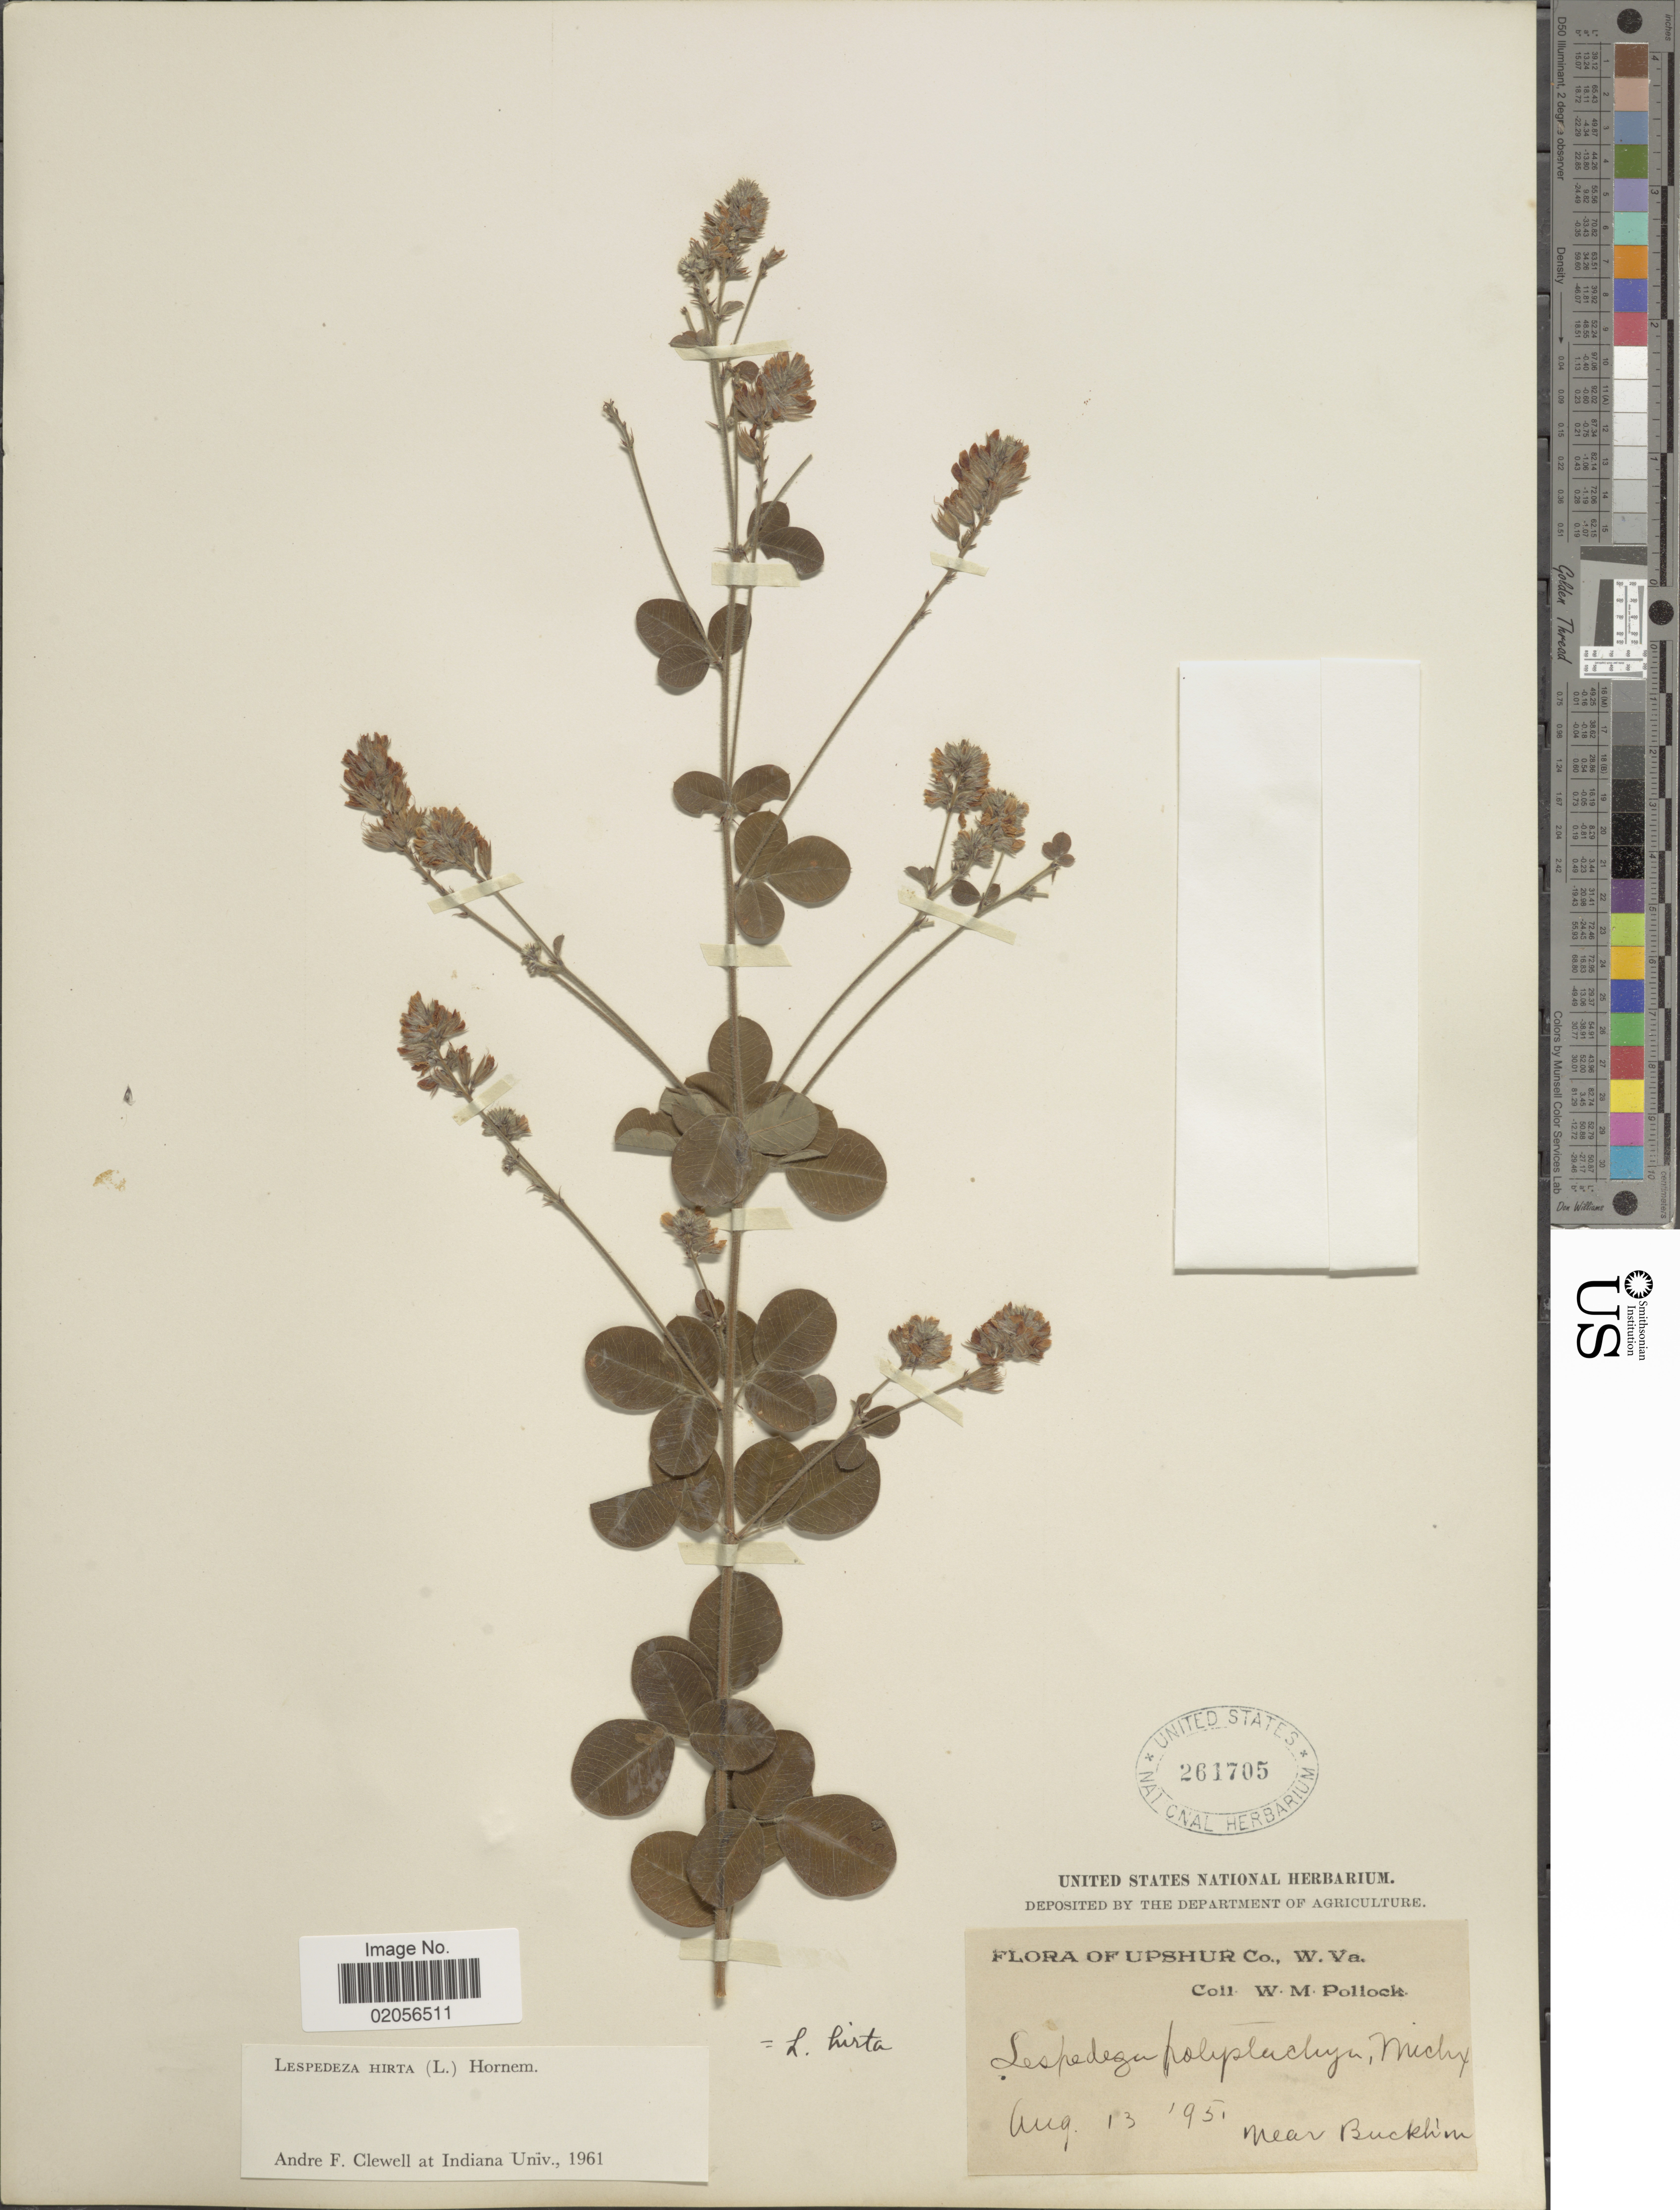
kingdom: Plantae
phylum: Tracheophyta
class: Magnoliopsida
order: Fabales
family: Fabaceae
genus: Lespedeza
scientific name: Lespedeza hirta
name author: (L.) Hornem.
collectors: W. M. Pollock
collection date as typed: Transcribed d/m/y: 13/8/95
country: United States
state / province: West Virginia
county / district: Upshur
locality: Near Bucklin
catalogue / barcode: US 261705